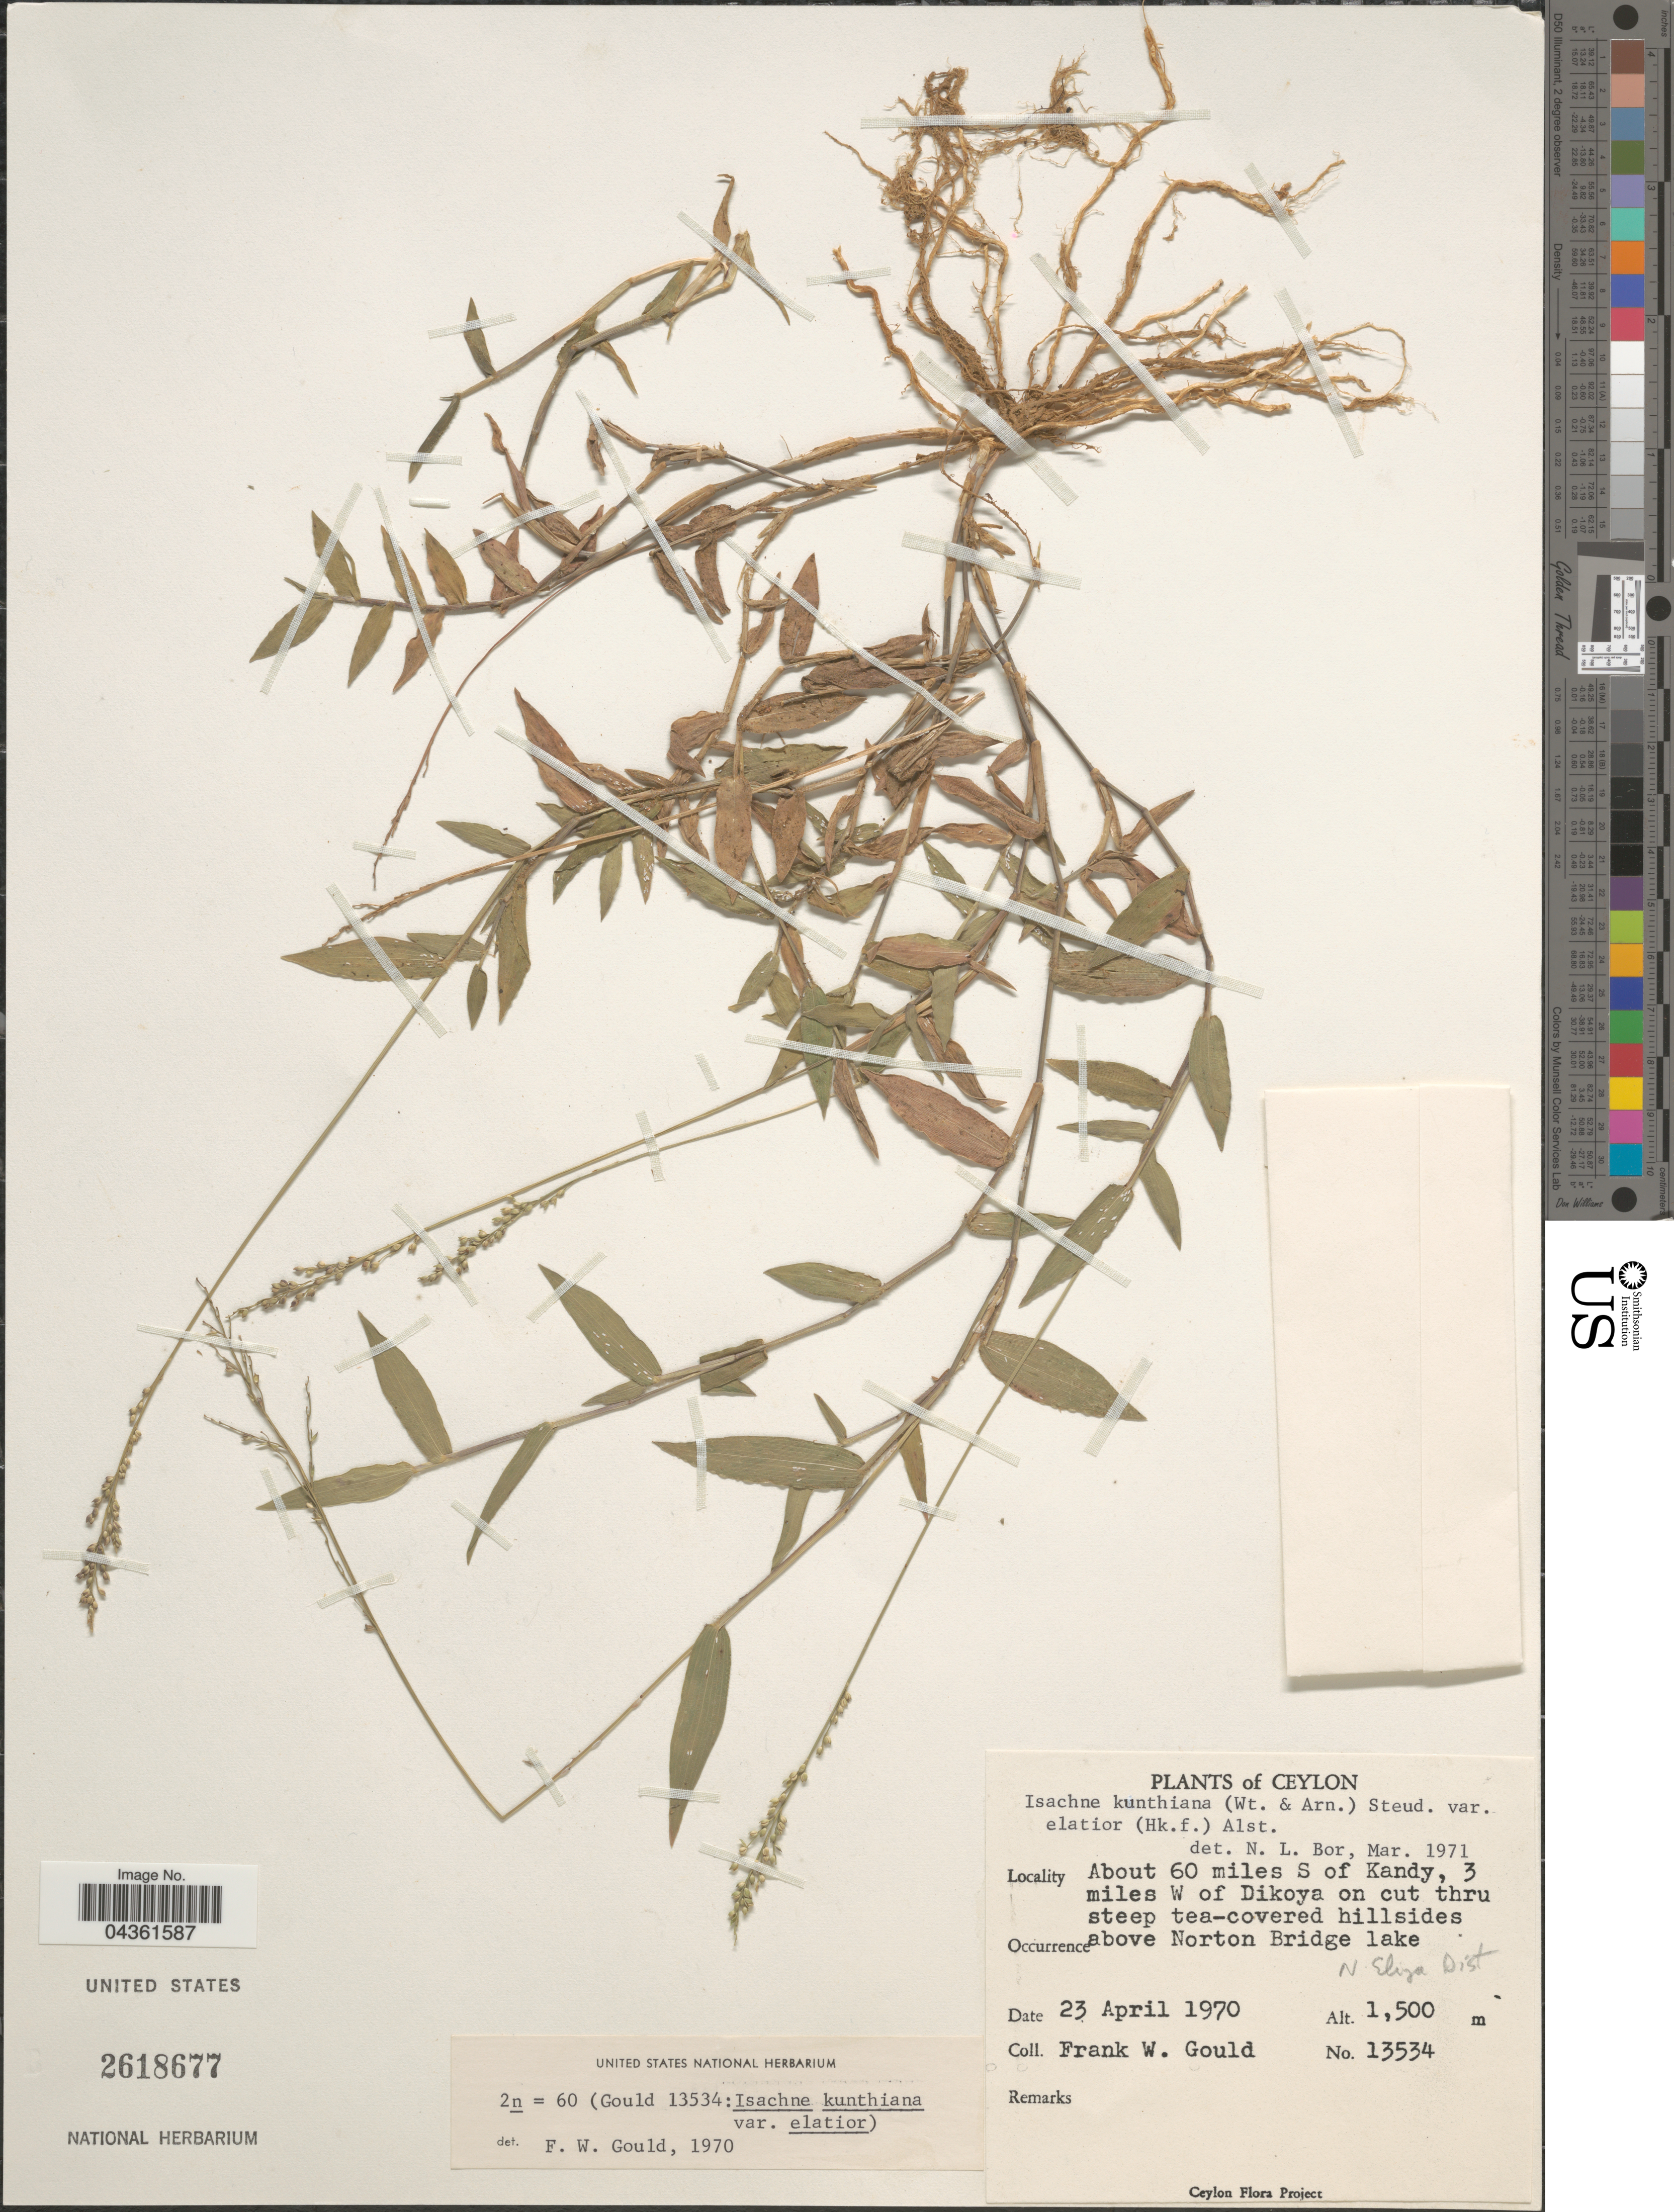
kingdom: Plantae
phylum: Tracheophyta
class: Liliopsida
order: Poales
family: Poaceae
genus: Isachne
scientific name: Isachne kunthiana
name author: (Wight & Arn. ex Steud.) Miq.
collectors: F. W. Gould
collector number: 13534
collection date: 1970-04-23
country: Sri Lanka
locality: Ceylon. About 60 miles S of Kandy, 3 miles W of Dikoya on cut thru steep tea-covered hillsides above Norton Bridge lake. N. Eliya Dist.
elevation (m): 1500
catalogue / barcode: US 2618677